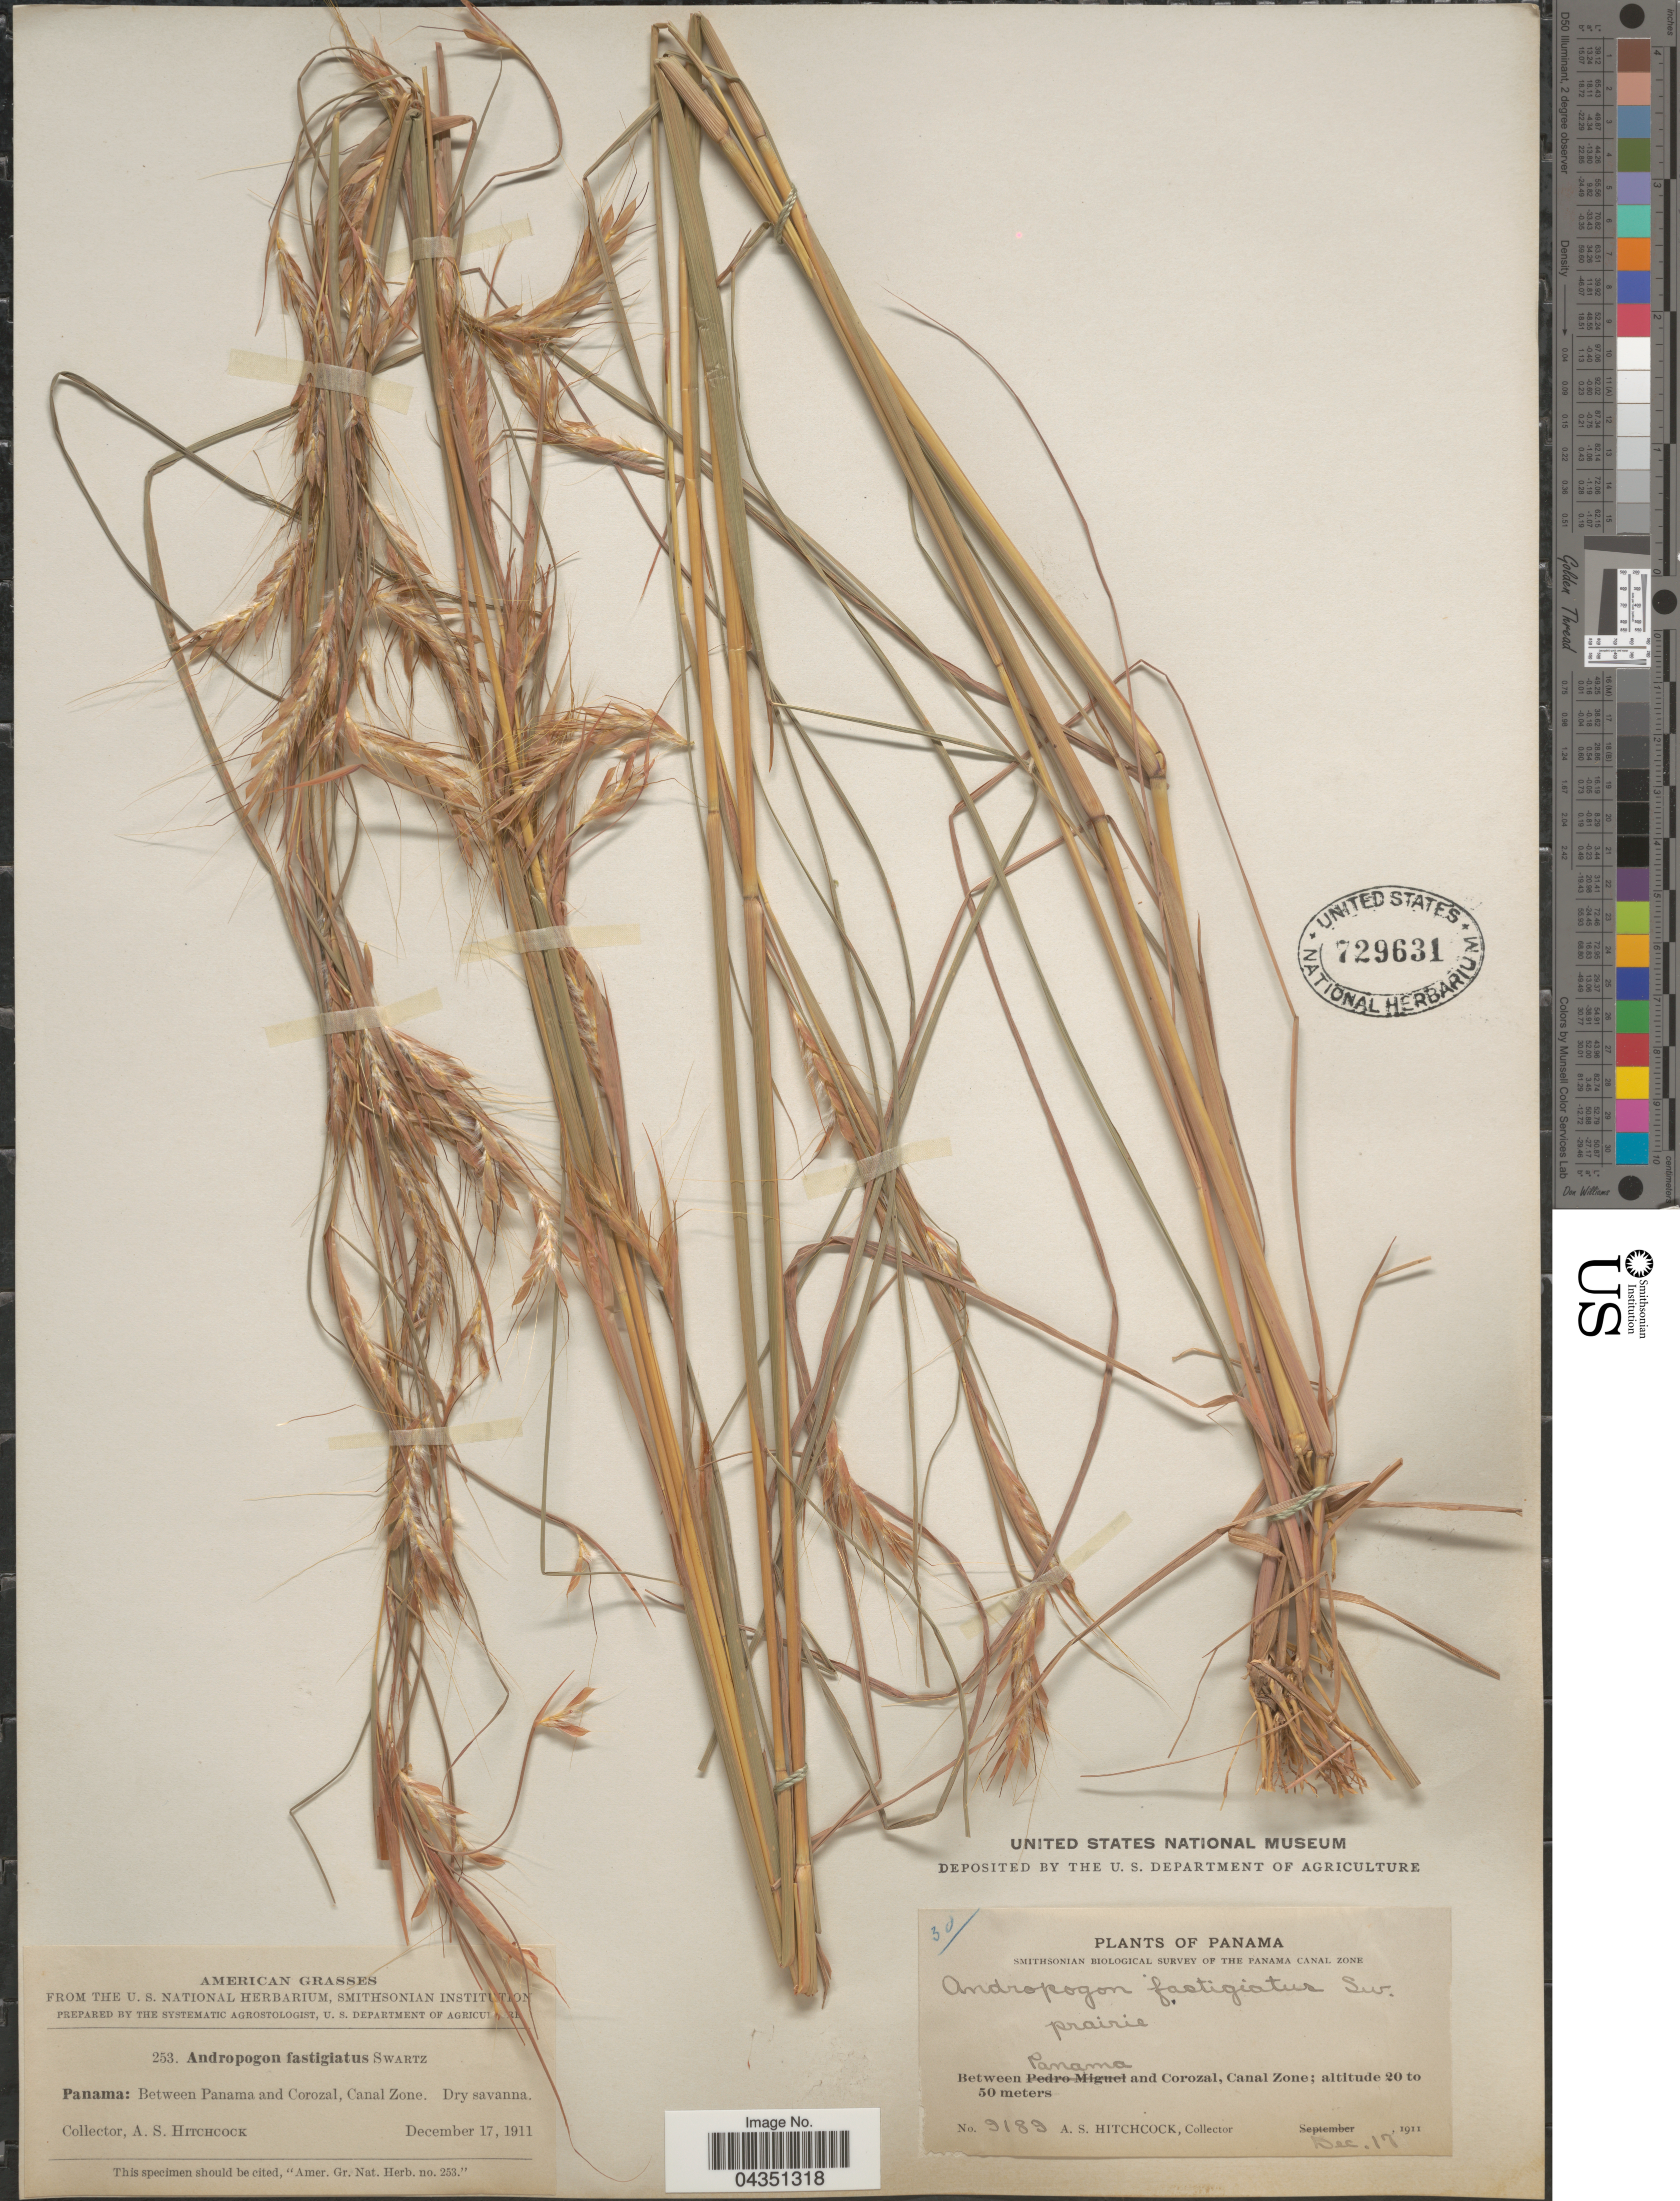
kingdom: Plantae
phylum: Tracheophyta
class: Liliopsida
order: Poales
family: Poaceae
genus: Diectomis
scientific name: Diectomis fastigiata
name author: (Sw.) P. Beauv.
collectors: A. S. Hitchcock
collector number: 3189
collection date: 1911-12-17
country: Panama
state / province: Colón / Panamá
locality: Between Panama and Corozal, Canal Zone. Smithsonian Biological Survey of the Panama Canal Zone.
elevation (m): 20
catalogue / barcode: US 729631